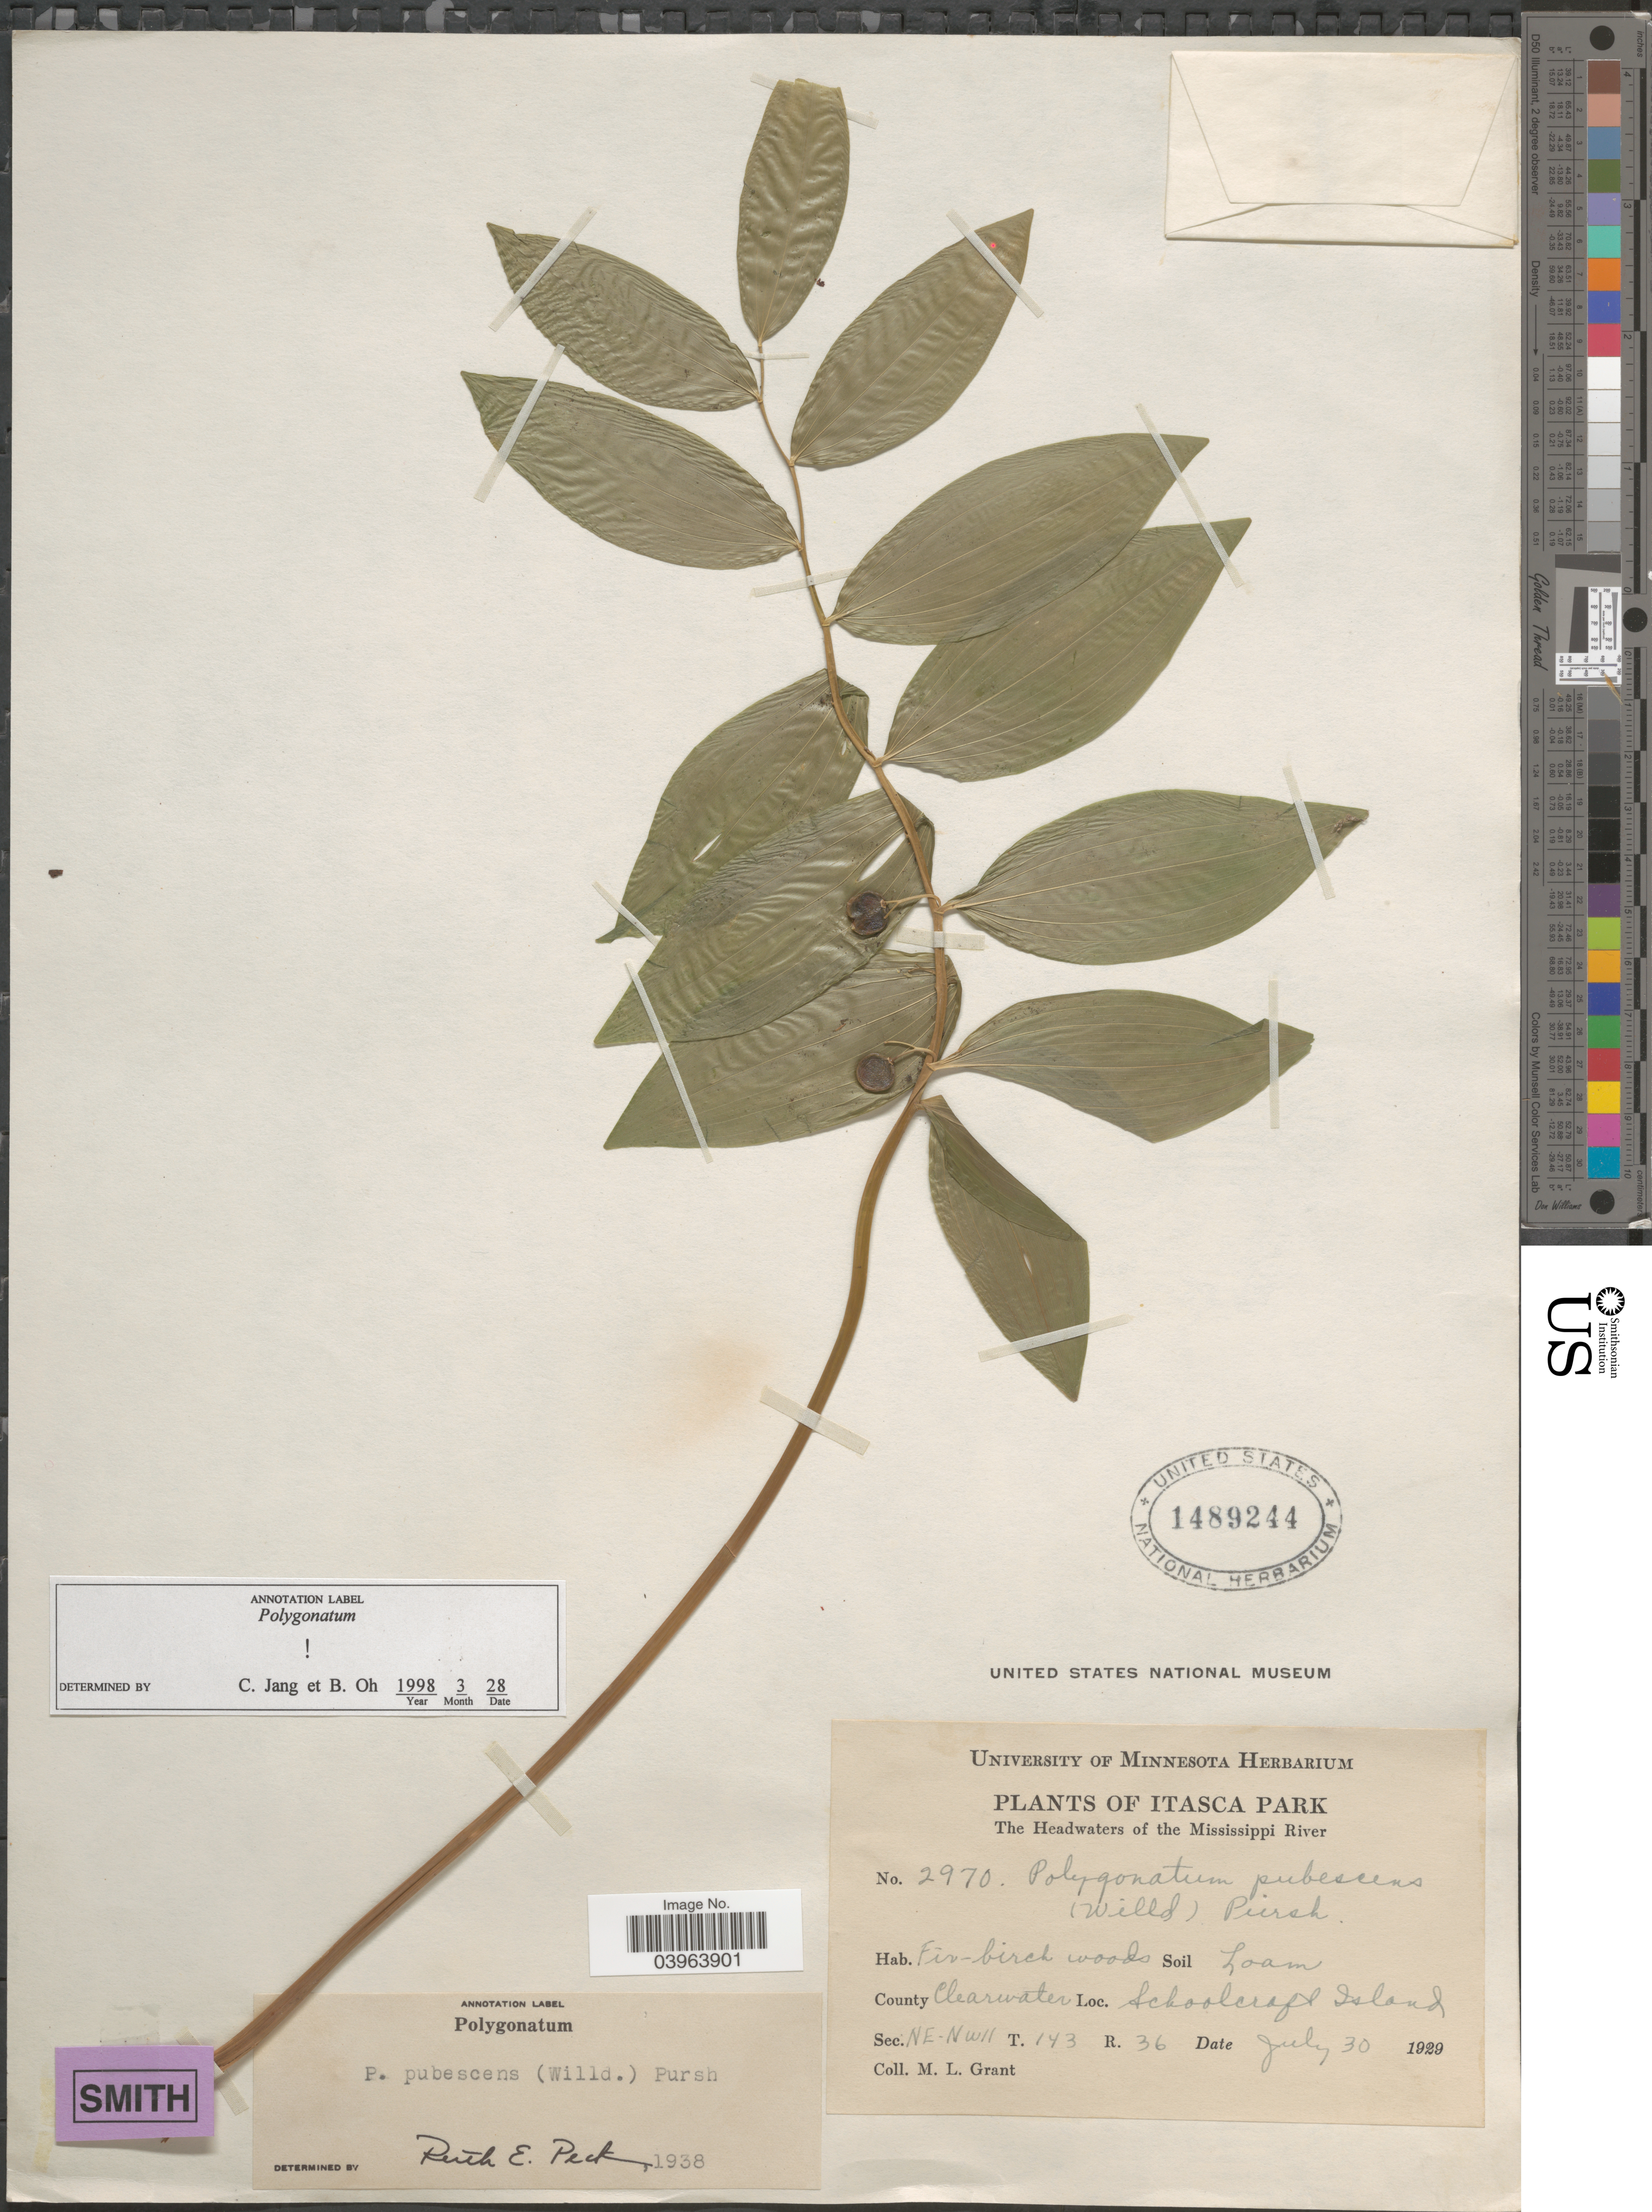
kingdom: Plantae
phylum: Tracheophyta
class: Liliopsida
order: Asparagales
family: Asparagaceae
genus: Polygonatum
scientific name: Polygonatum pubescens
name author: (Willd.) Pursh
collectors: M. L. Grant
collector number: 2970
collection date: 1929-07-30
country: United States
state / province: Minnesota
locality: Itasca Park. The Headwaters of the Mississippi River. County Clearwater. Schoolcraft Island. Sec. NE-NW11 T.143 R. 36.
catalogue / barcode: US 1489244